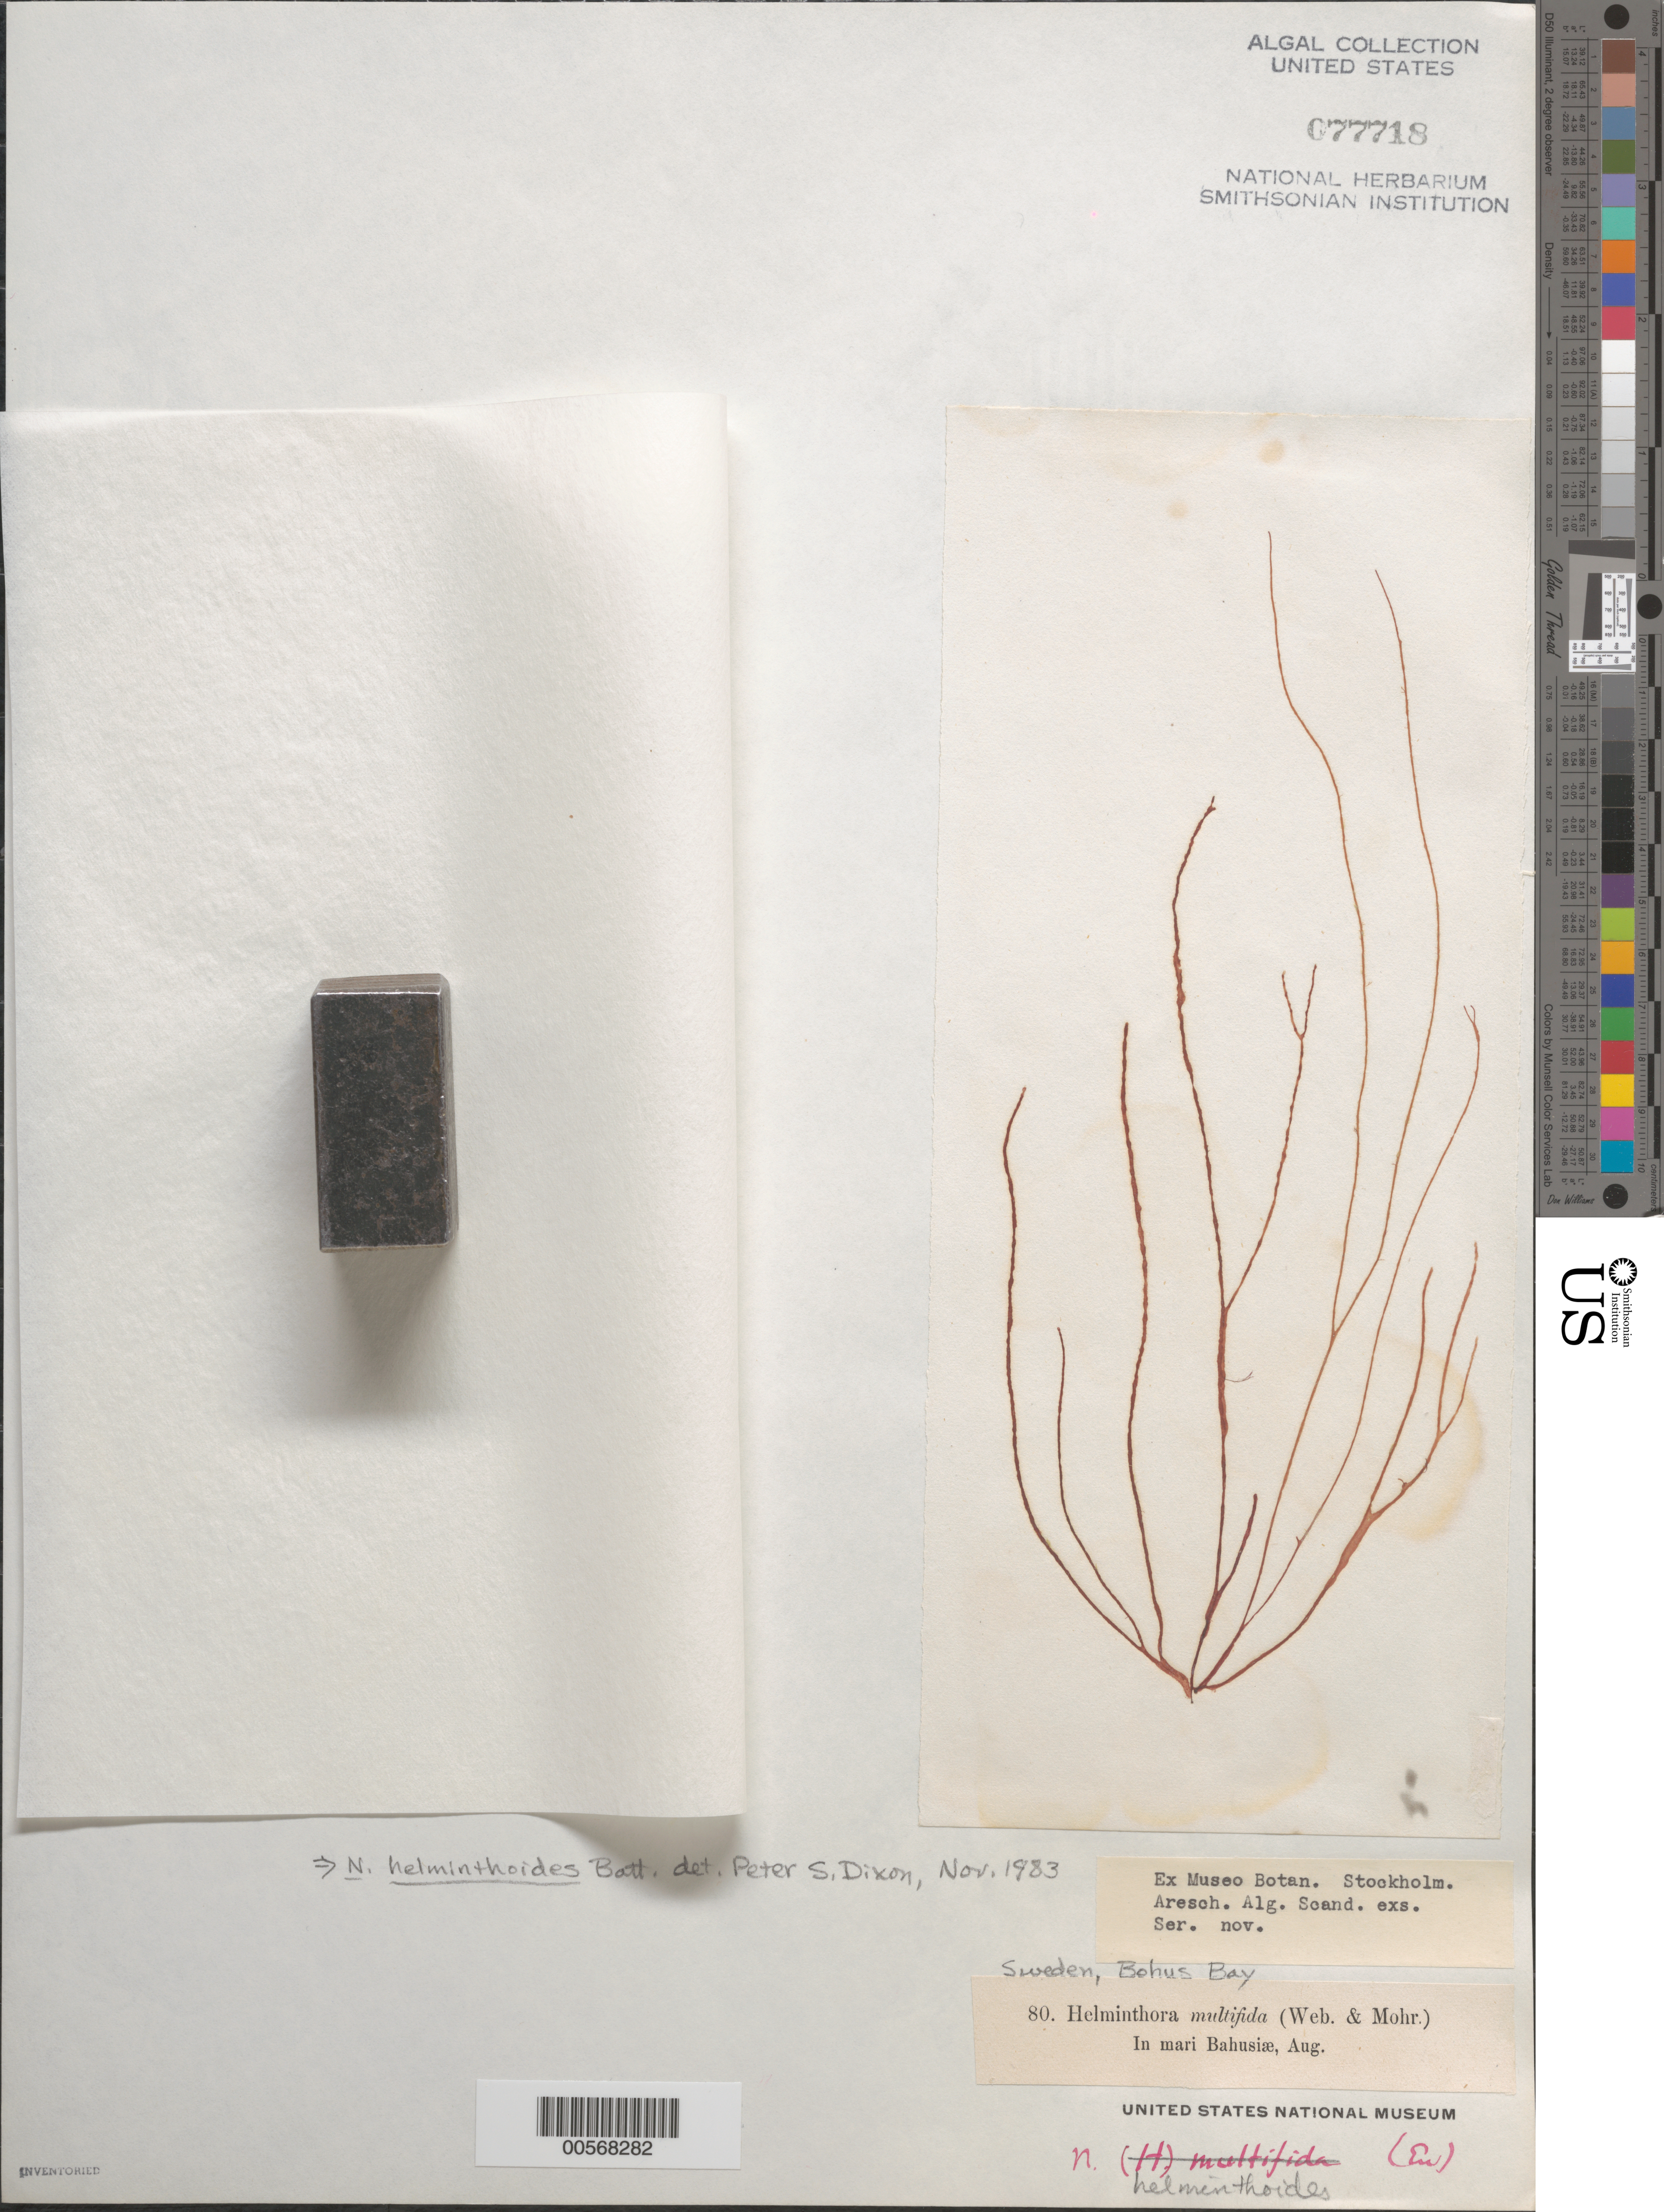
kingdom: Plantae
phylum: Rhodophyta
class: Florideophyceae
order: Nemaliales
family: Nemaliaceae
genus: Nemalion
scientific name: Nemalion multifidum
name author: (Lyngb.) Chauvin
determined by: Algae name updating Project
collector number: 80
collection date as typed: Aug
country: Sweden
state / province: Västra Götaland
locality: Bohus bay (mari bahusiae)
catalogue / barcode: US 77718